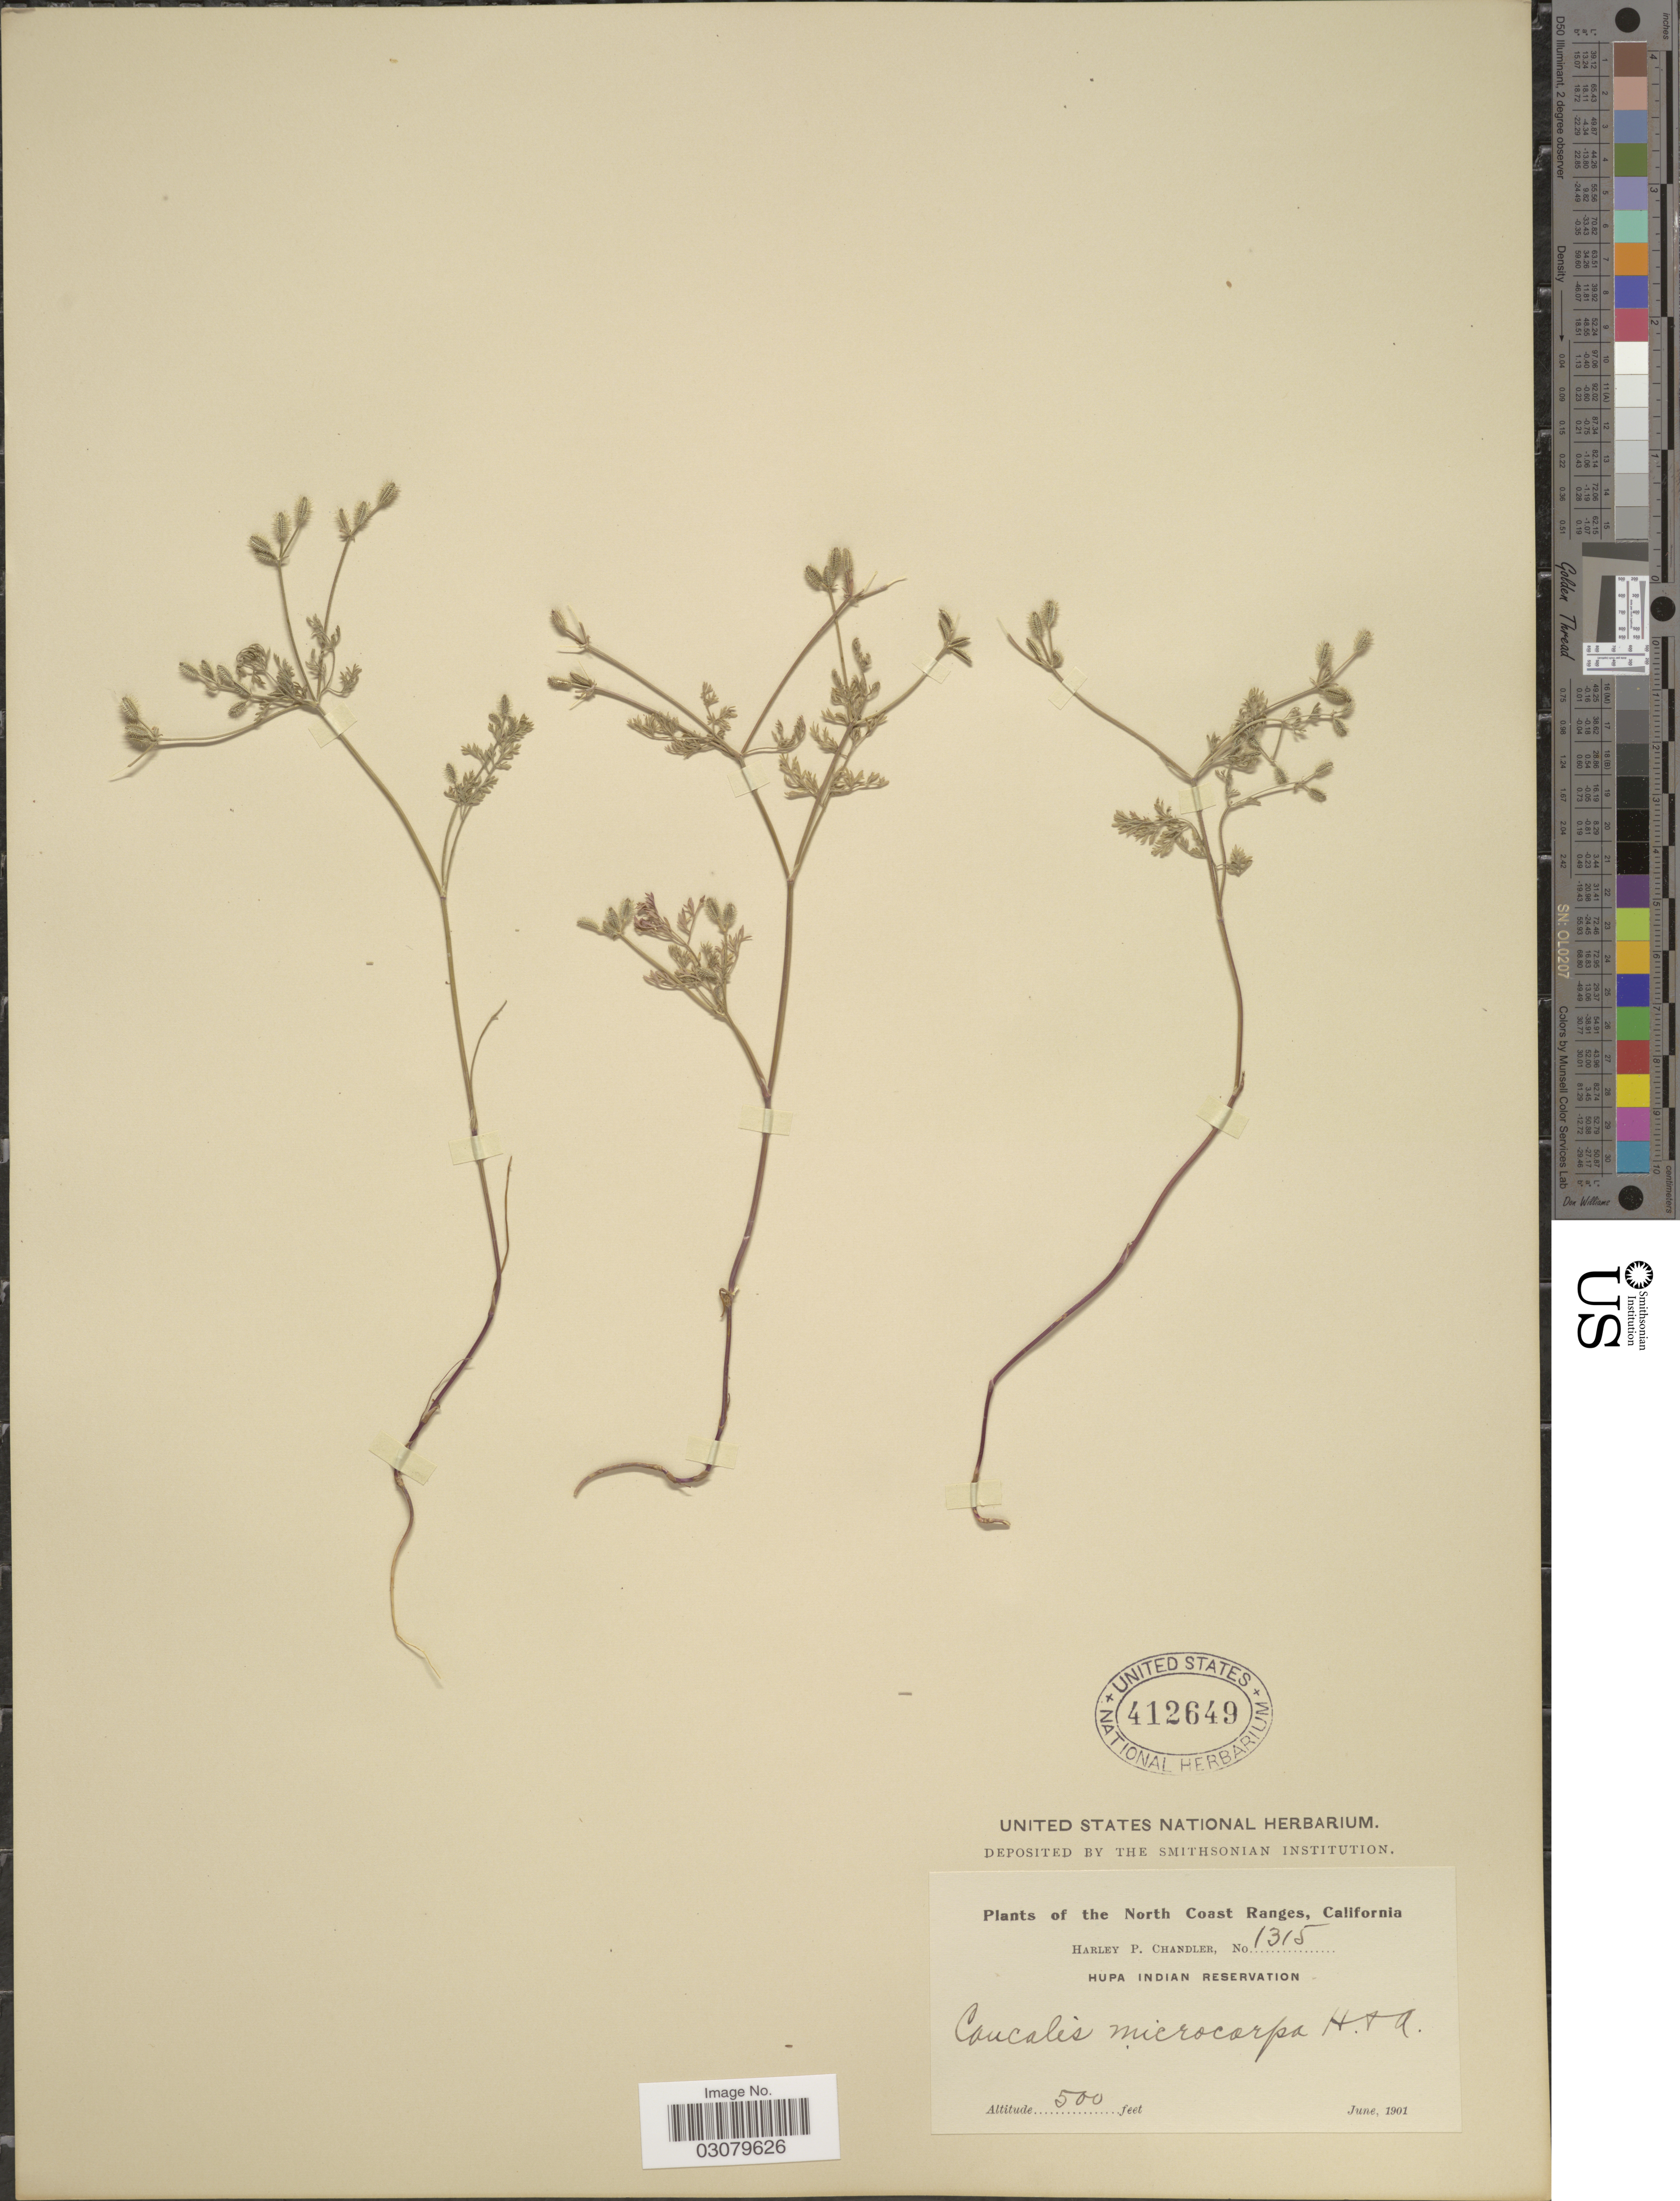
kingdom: Plantae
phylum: Tracheophyta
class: Magnoliopsida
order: Apiales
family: Apiaceae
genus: Caucalis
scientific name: Caucalis microcarpa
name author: Hook. & Arn.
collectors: H. Chandler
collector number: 1315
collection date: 1901-06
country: United States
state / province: California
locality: North Coast Ranges. Hupa Indian Reservation.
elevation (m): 152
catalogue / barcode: US 412649